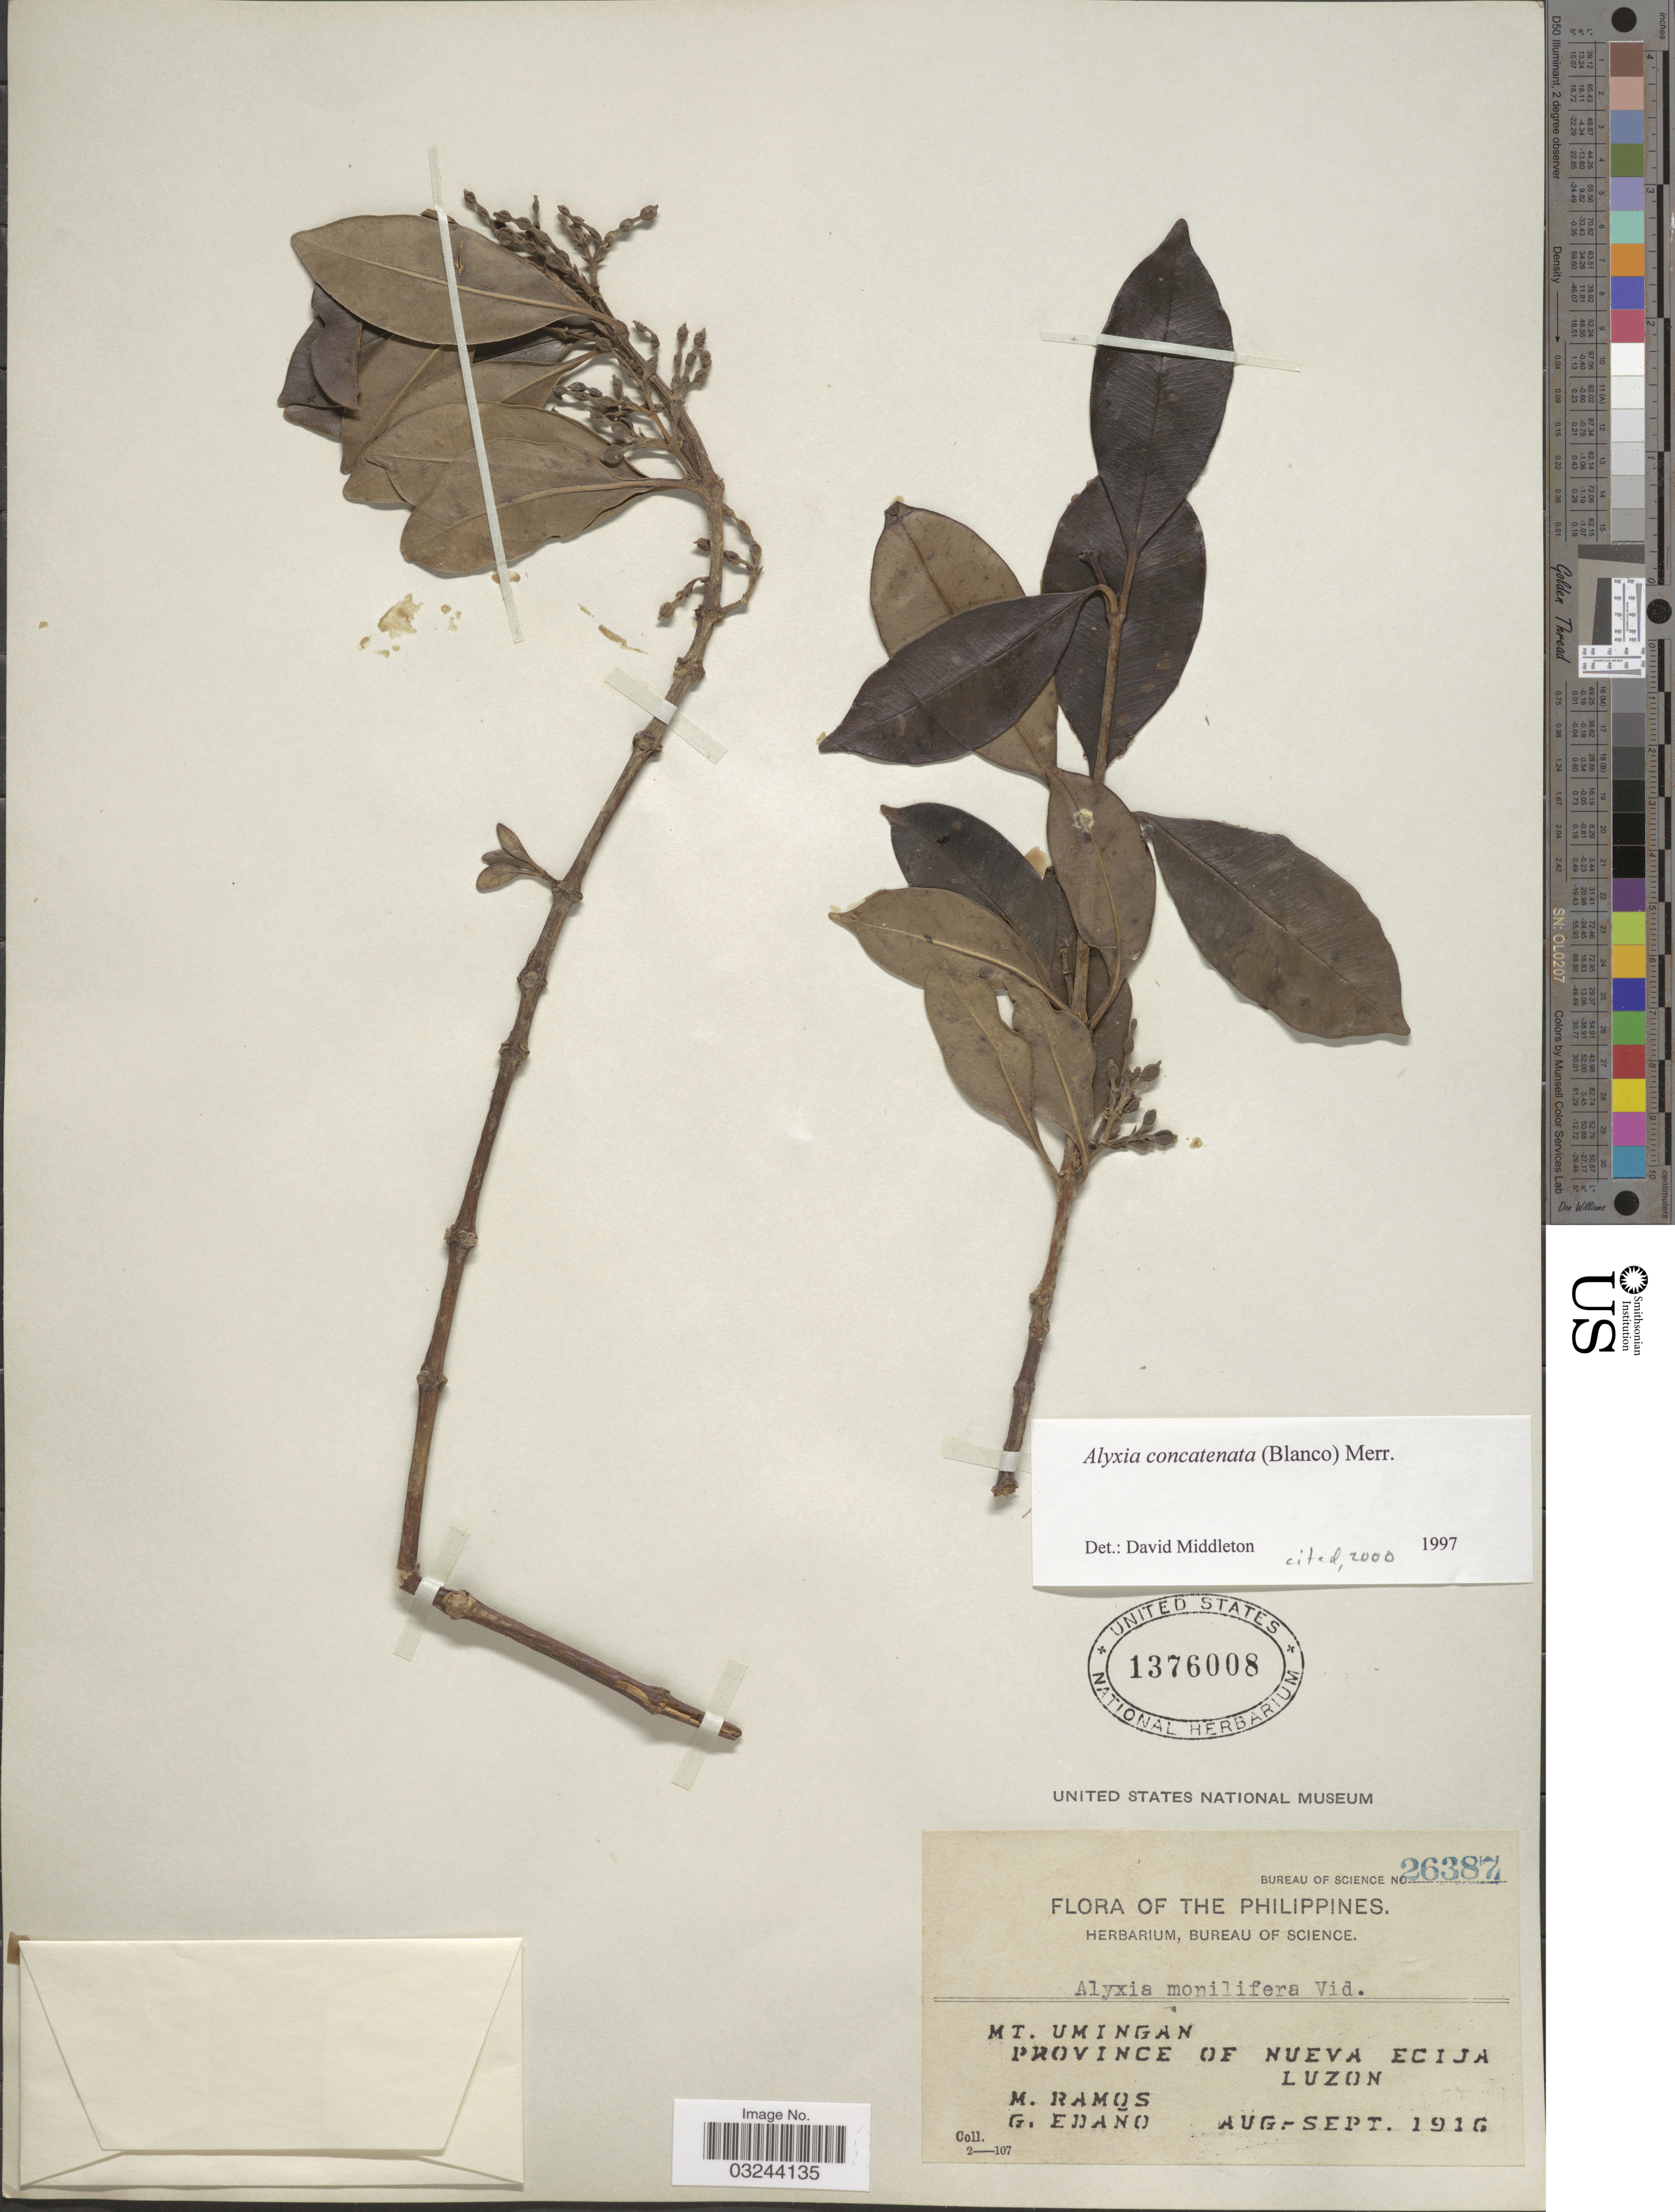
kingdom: Plantae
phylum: Tracheophyta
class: Magnoliopsida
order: Gentianales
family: Apocynaceae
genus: Alyxia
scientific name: Alyxia concatenata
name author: (Blanco) Merr.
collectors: M. Ramos & G. Edaño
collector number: Bureau of Science 26387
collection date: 1916-08/1916-09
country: Philippines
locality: Mt. Umingan, Province of Nueva Ecija, Luzon.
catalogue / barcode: US 1376008